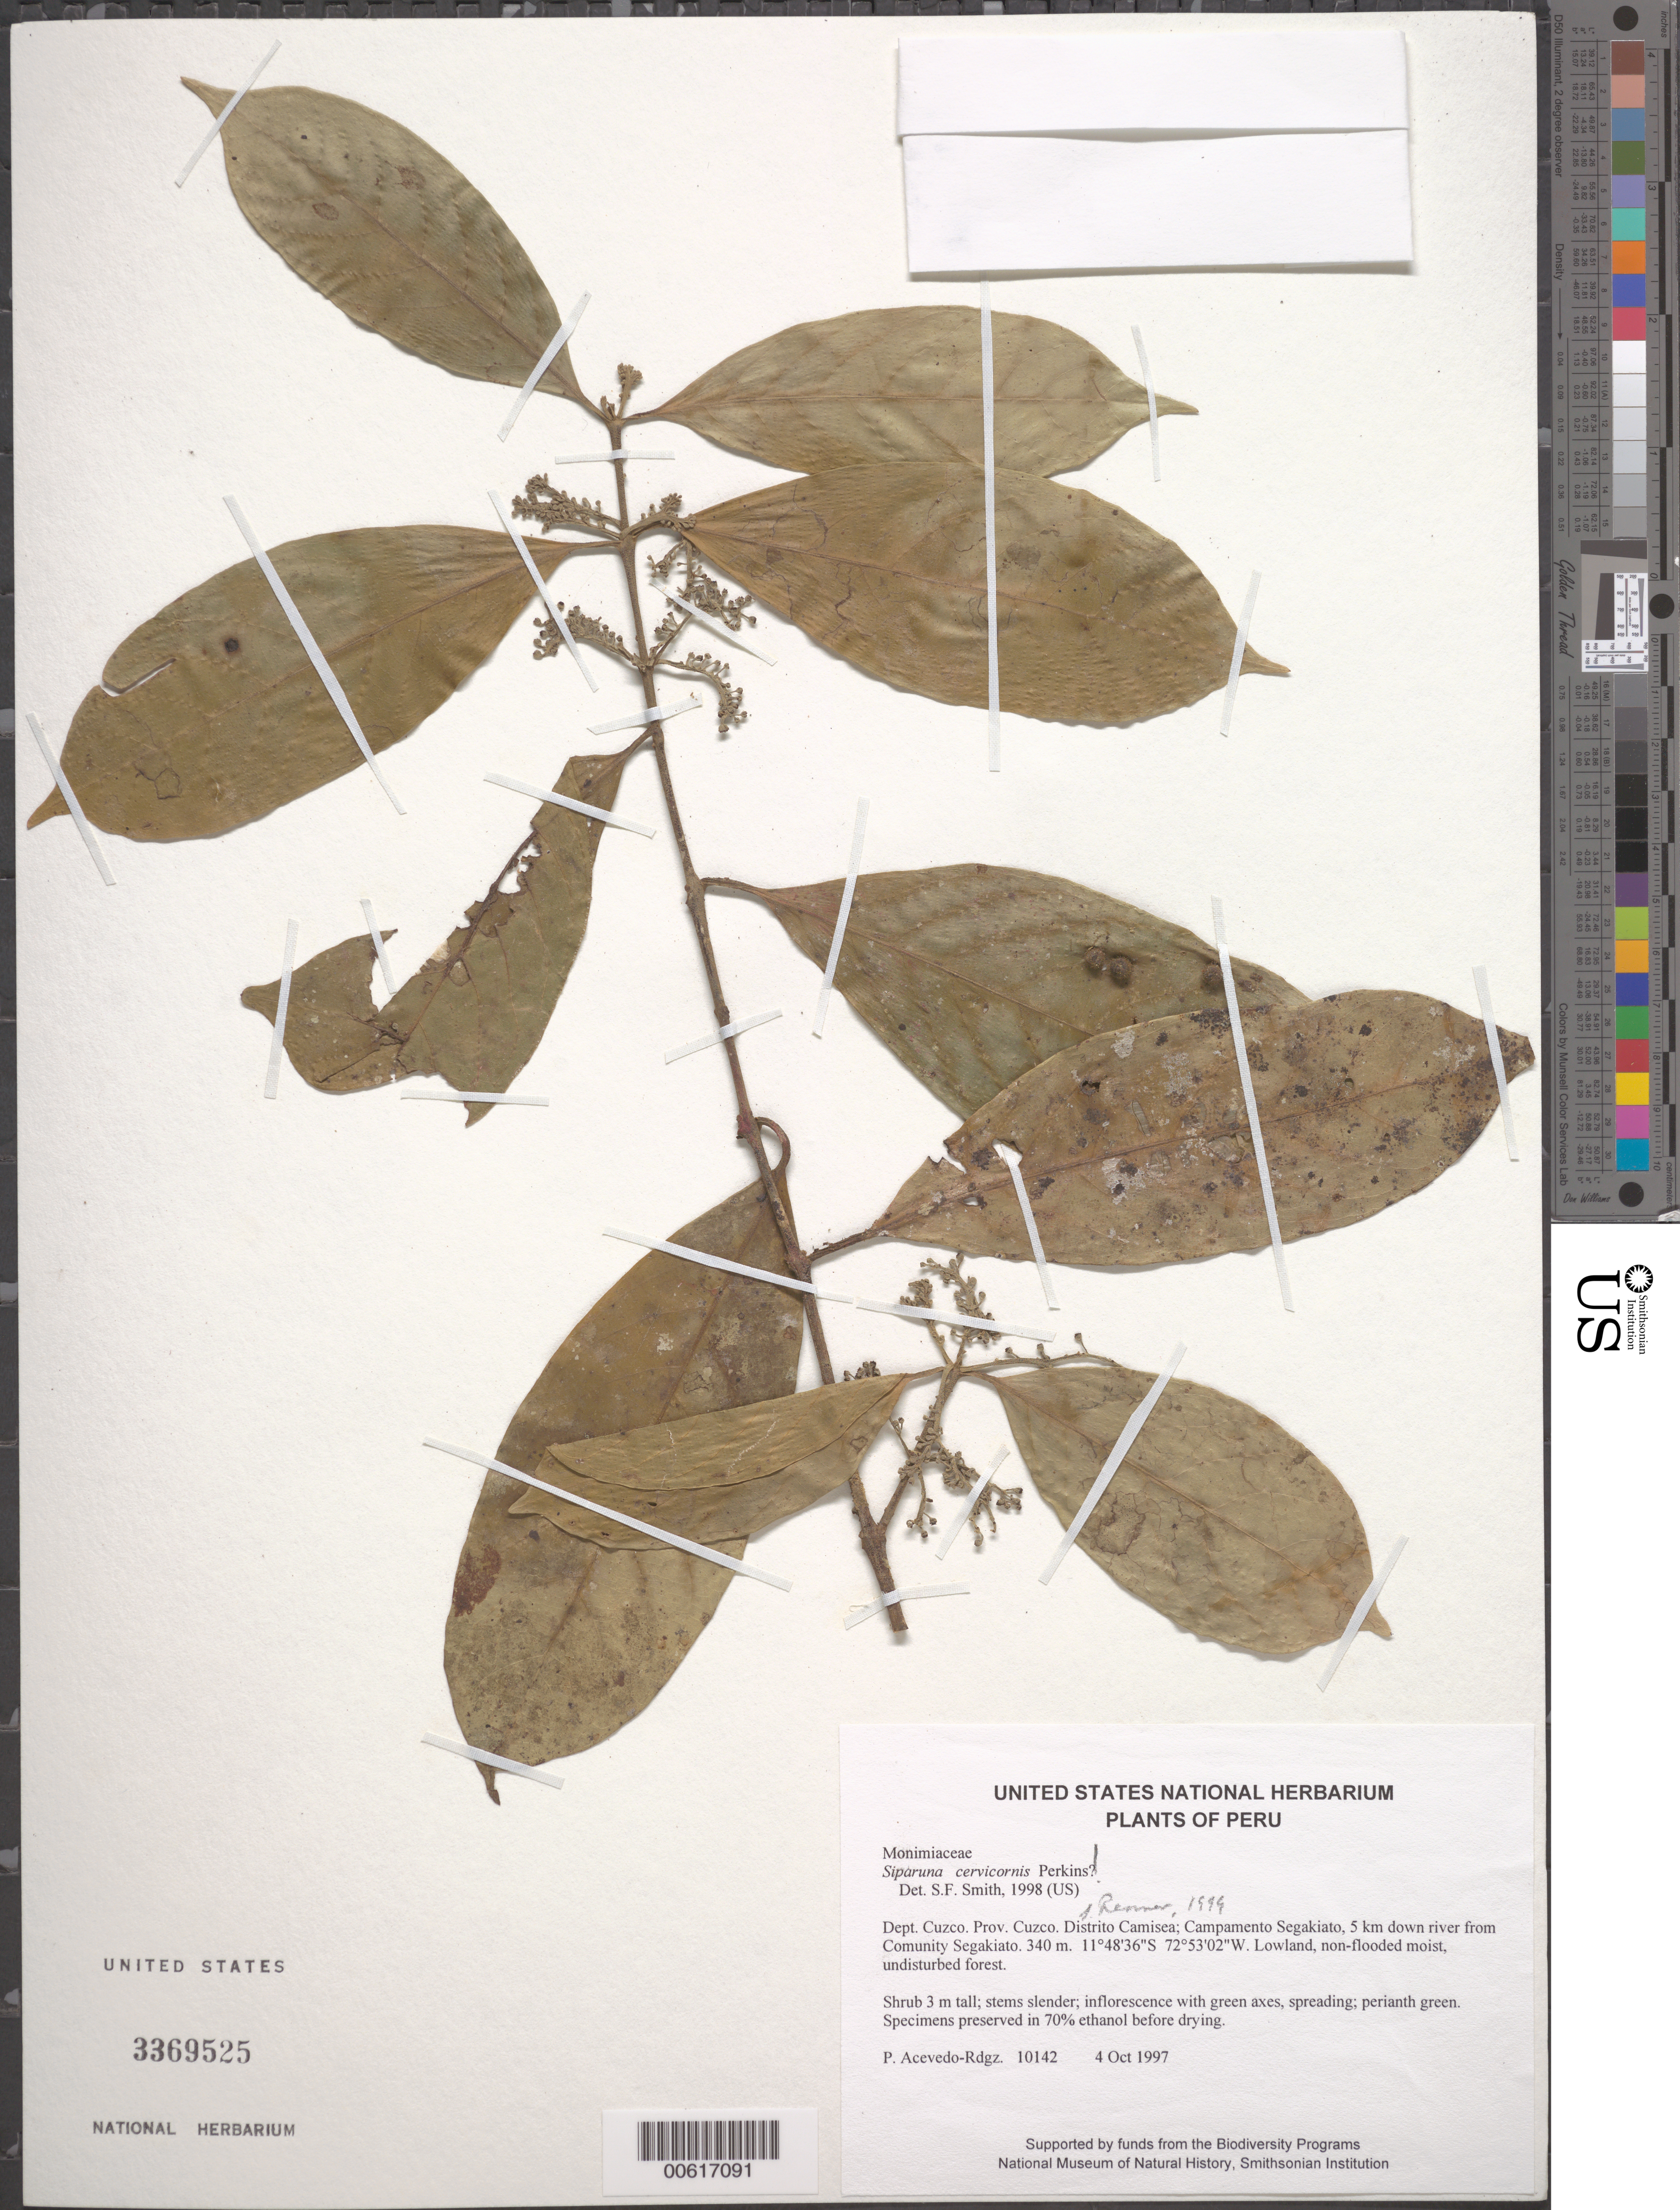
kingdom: Plantae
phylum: Tracheophyta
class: Magnoliopsida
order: Laurales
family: Siparunaceae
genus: Siparuna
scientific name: Siparuna cervicornis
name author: Perkins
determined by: Smith, Stephen F., (US), NMNH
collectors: P. Acevedo-Rodr.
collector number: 10142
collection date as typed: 04 Oct 1997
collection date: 1997-10-04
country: Peru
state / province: Cusco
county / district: Cusco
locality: Distrito Camisea; Campamento Segakiato, 5 km down river from Comunity Segakiato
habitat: Lowland, non-flooded moist, undisturbed forest.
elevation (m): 340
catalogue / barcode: US 3369525